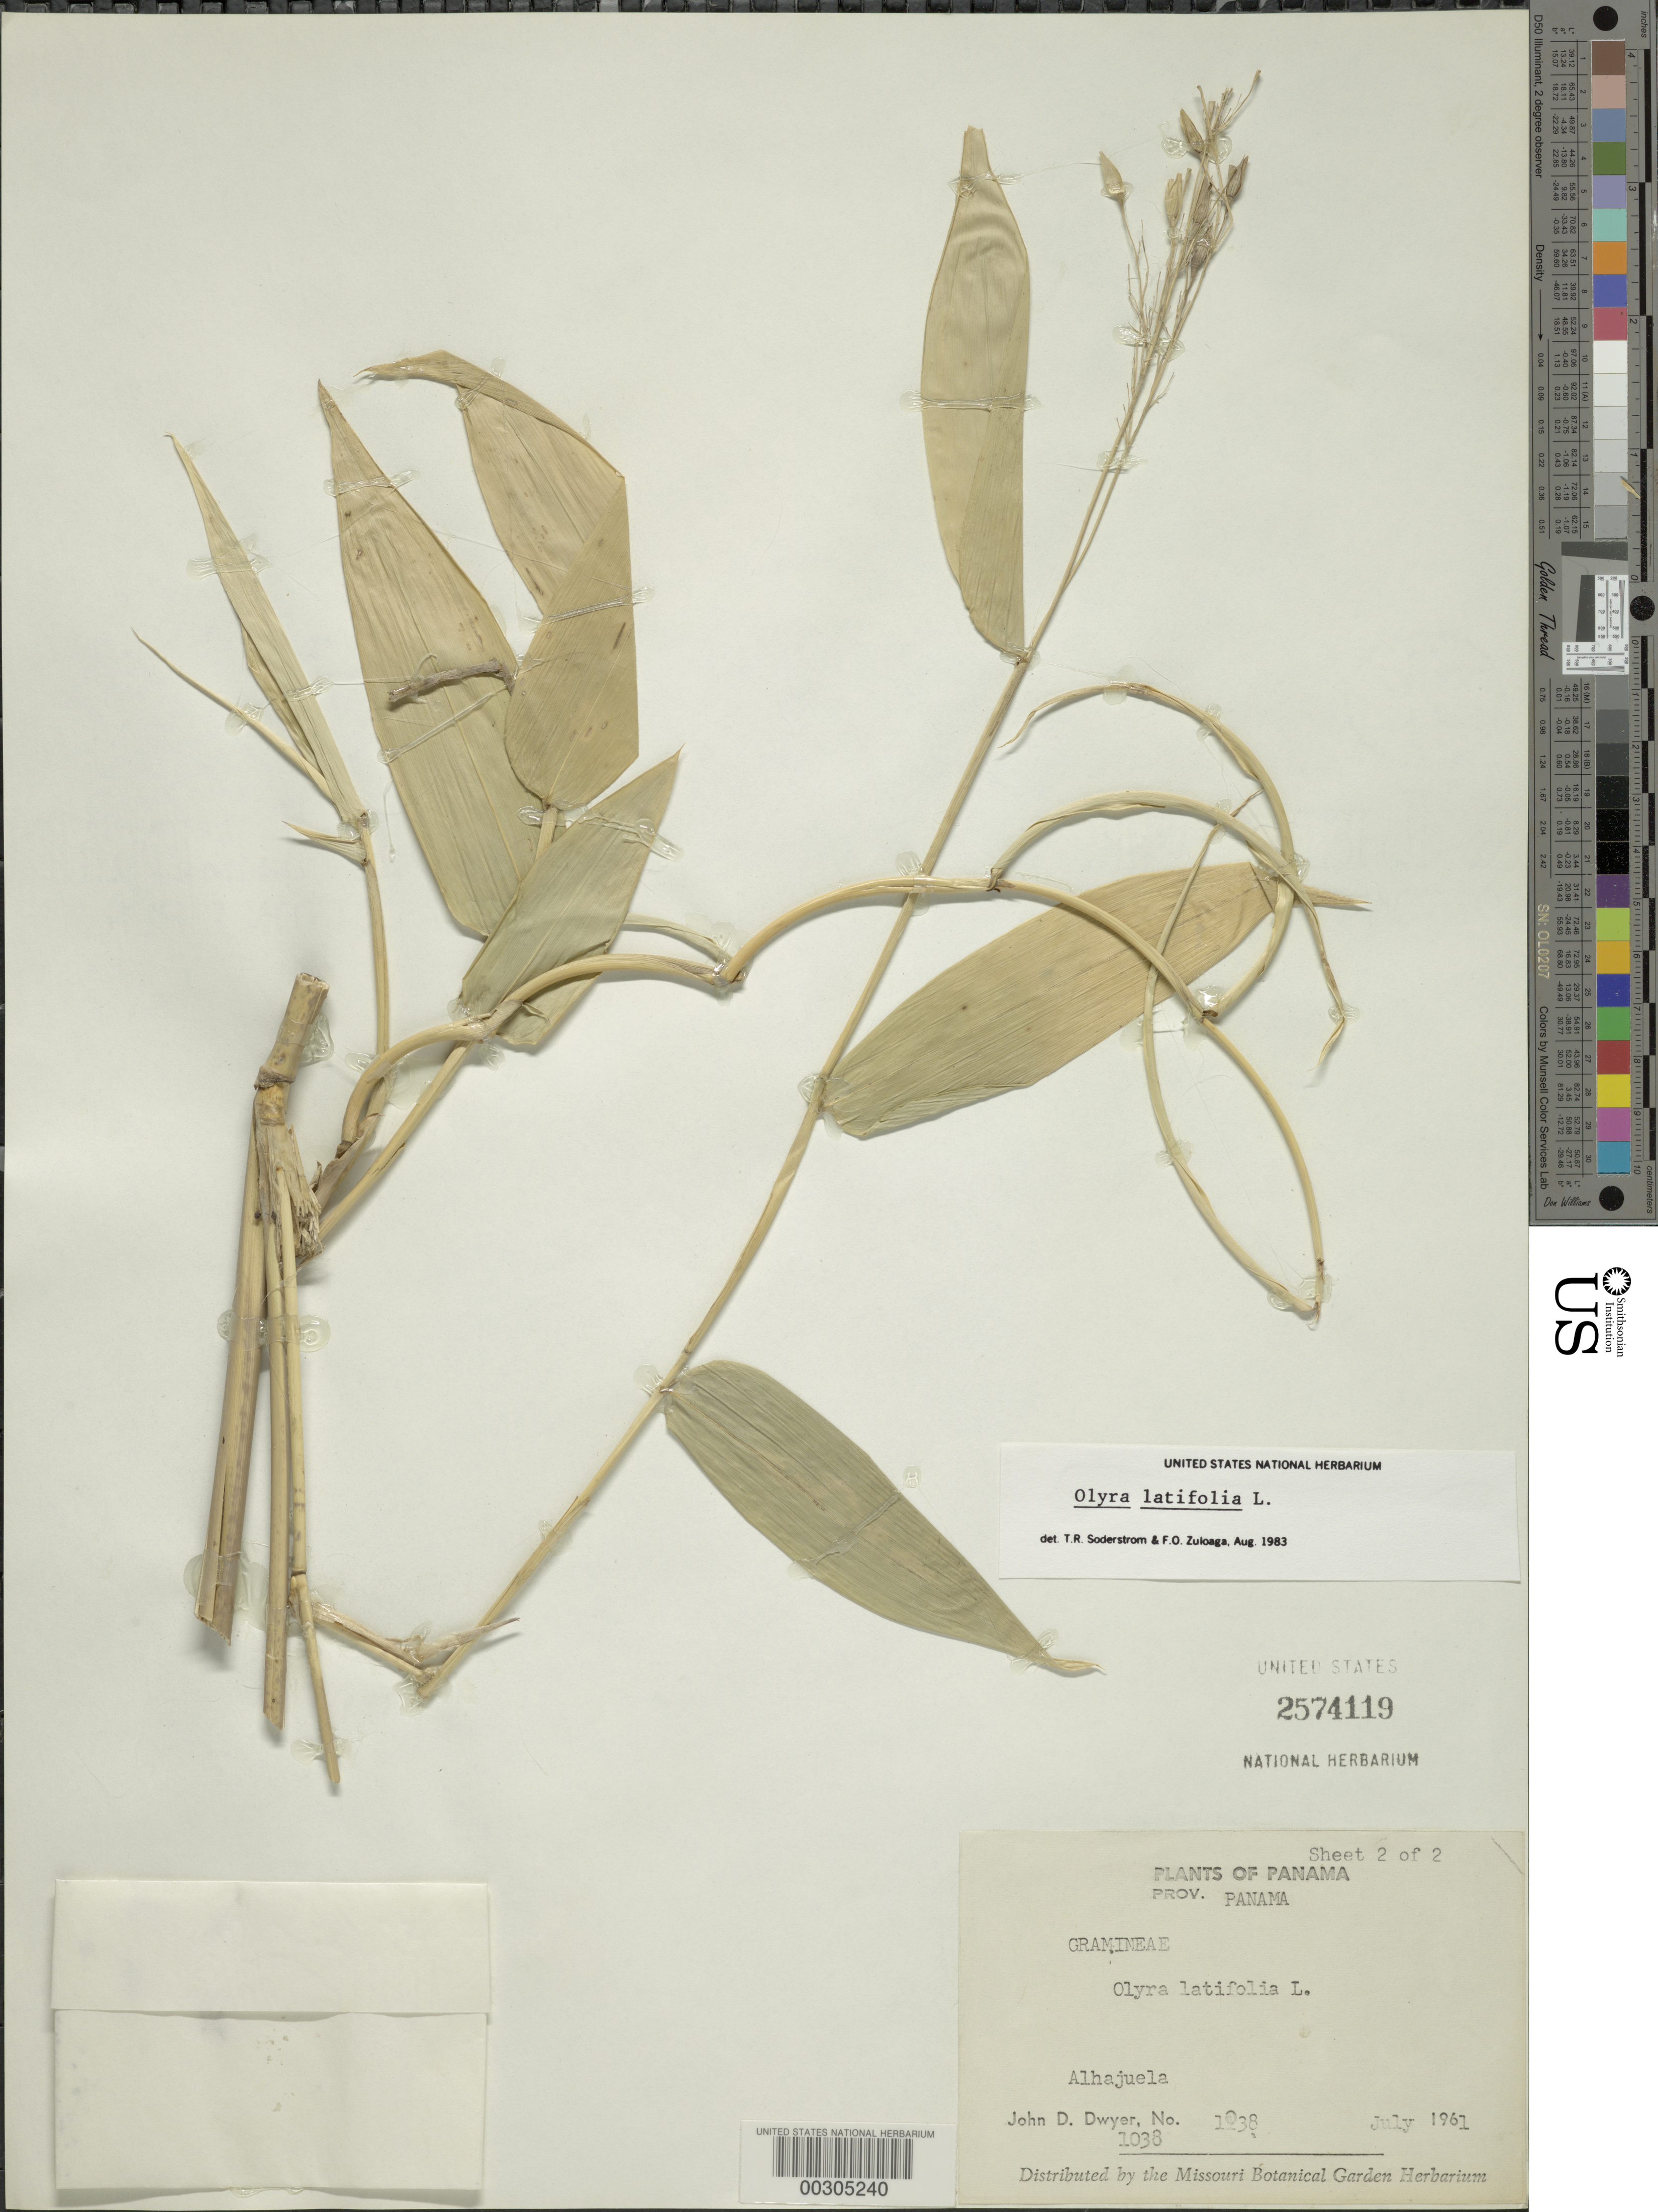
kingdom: Plantae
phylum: Tracheophyta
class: Liliopsida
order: Poales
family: Poaceae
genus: Olyra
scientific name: Olyra latifolia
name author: L.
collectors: J. D. Dwyer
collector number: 1038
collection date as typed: Jul 1961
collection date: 1961-07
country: Panama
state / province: Panamá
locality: Alhajuela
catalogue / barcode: US 2574119